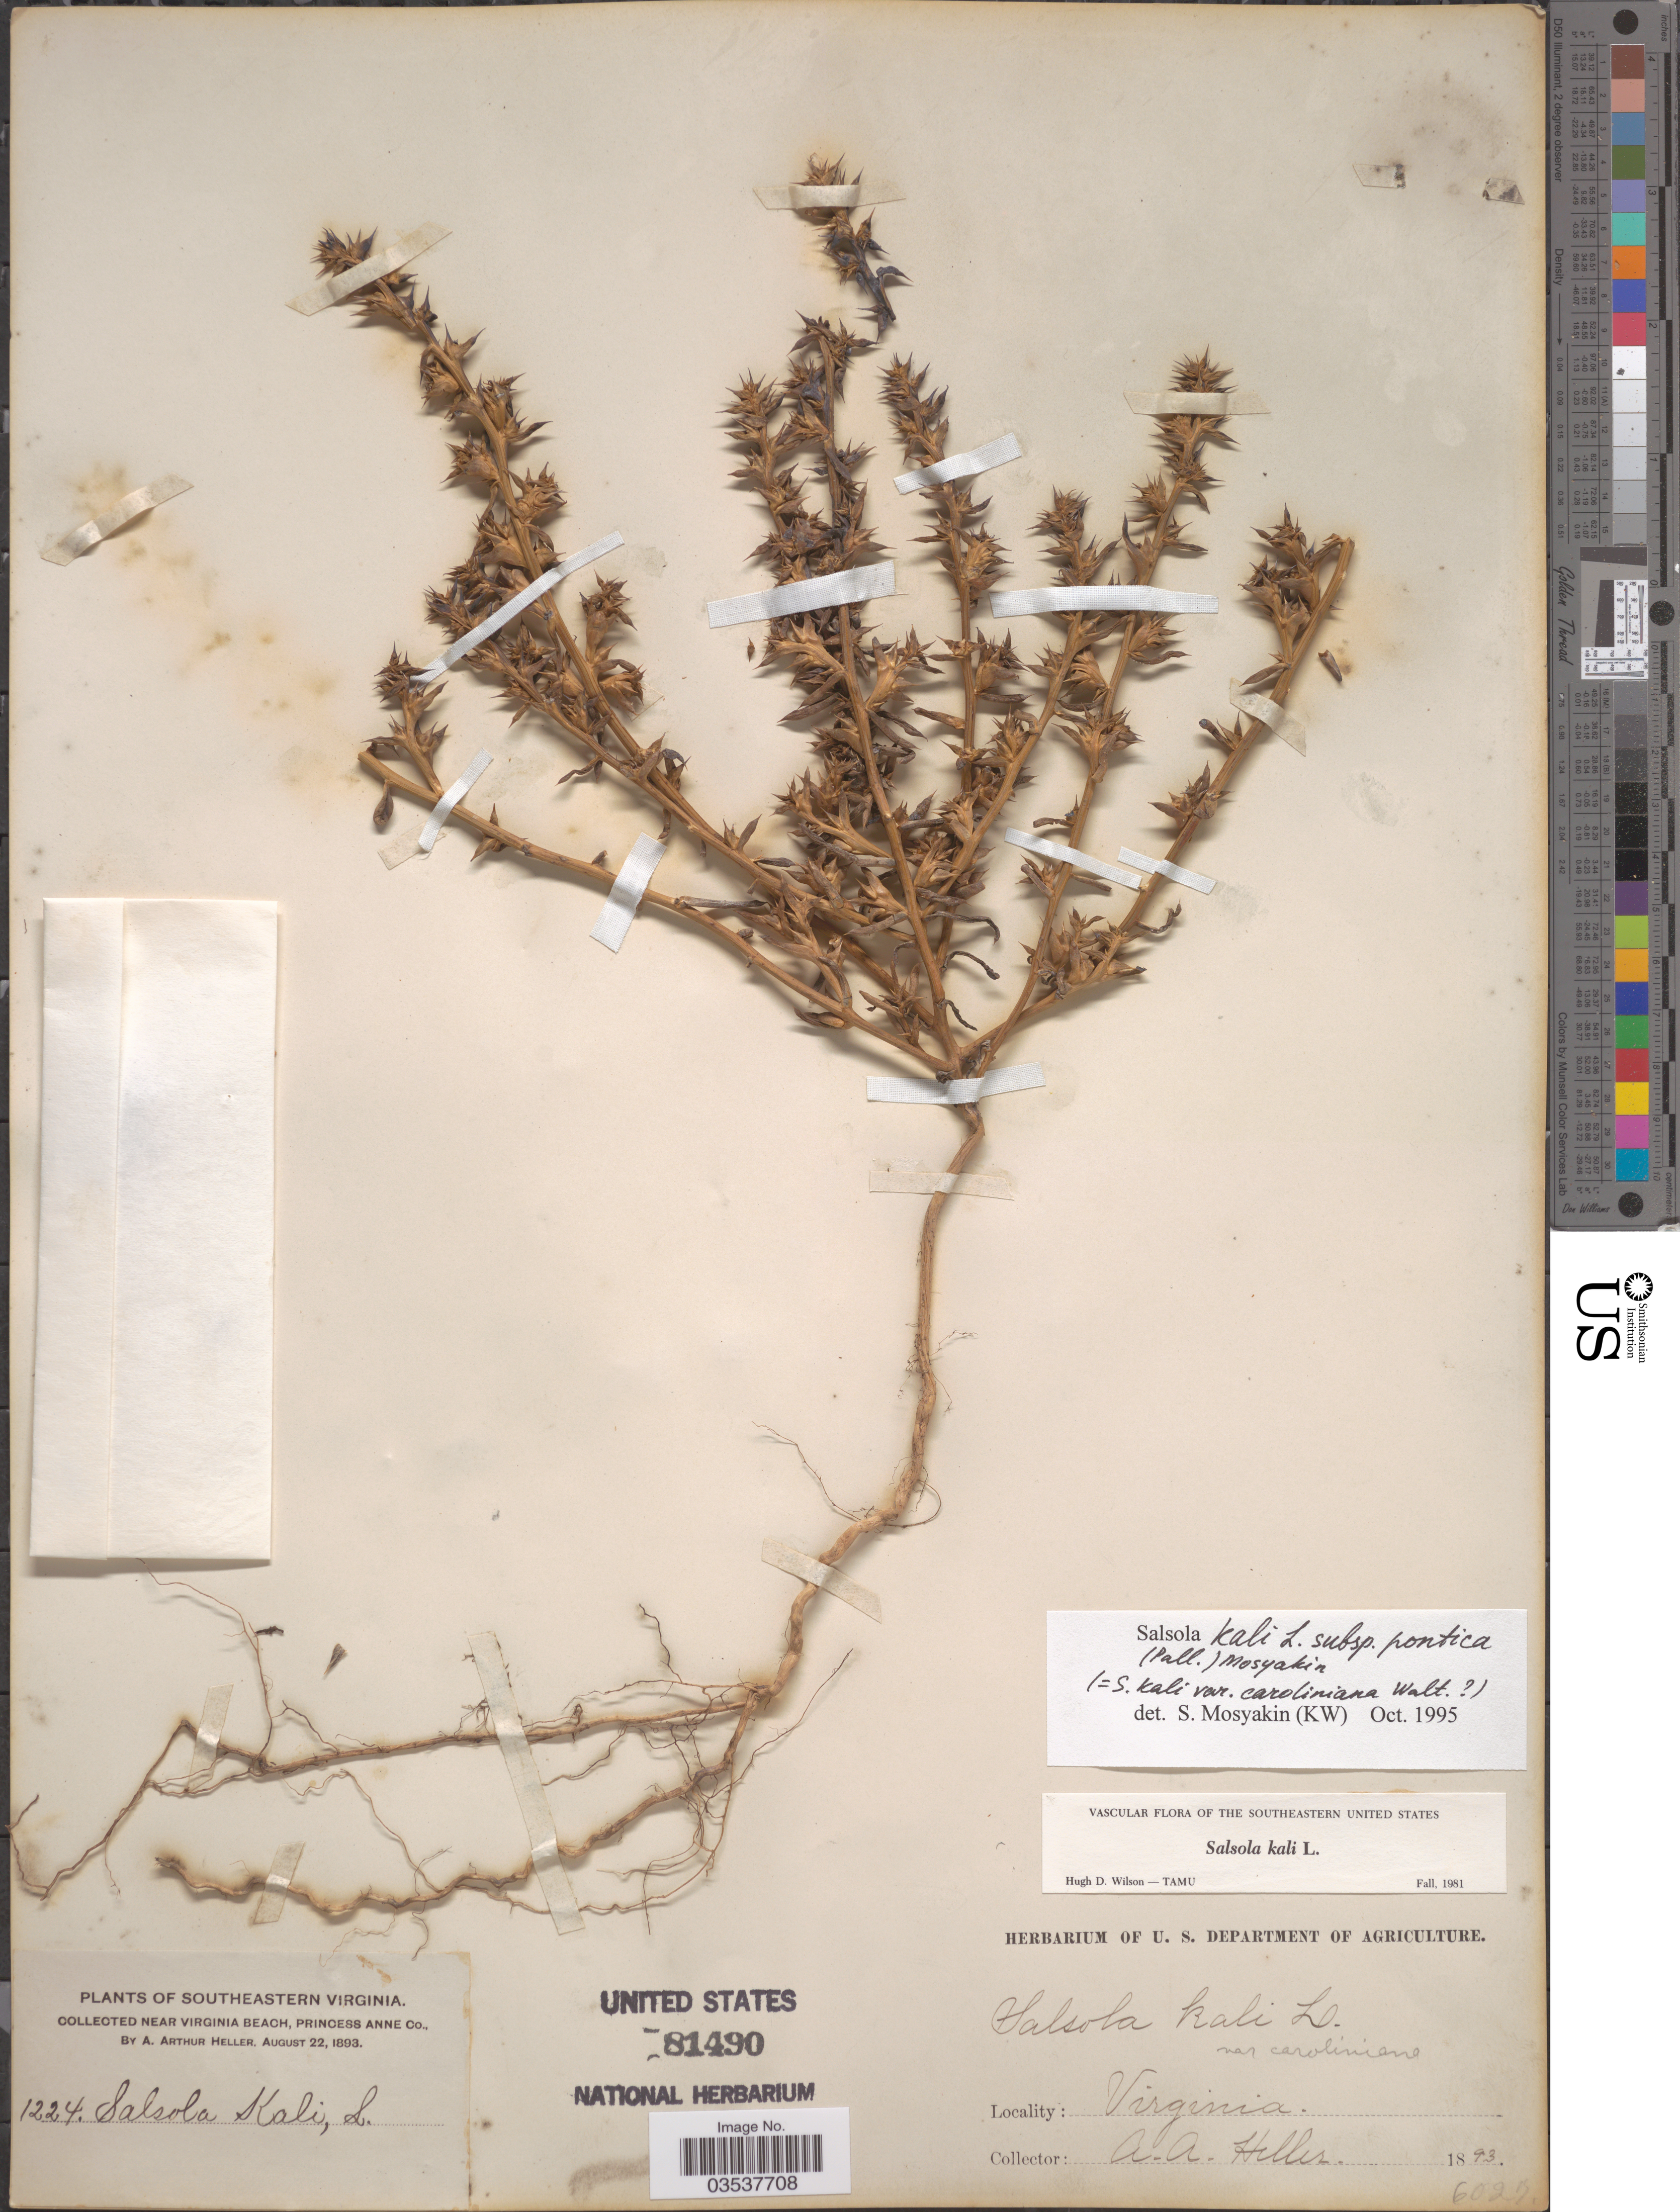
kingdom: Plantae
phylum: Tracheophyta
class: Magnoliopsida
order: Caryophyllales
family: Amaranthaceae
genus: Salsola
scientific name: Salsola kali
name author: L.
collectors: A. A. Heller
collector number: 1224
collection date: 1893-08-22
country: United States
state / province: Virginia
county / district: City of Virginia Beach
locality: Southeastern Virginia. Near Virginia Beach, Princess Anne (=historic county name) Co.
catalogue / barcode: US 81490